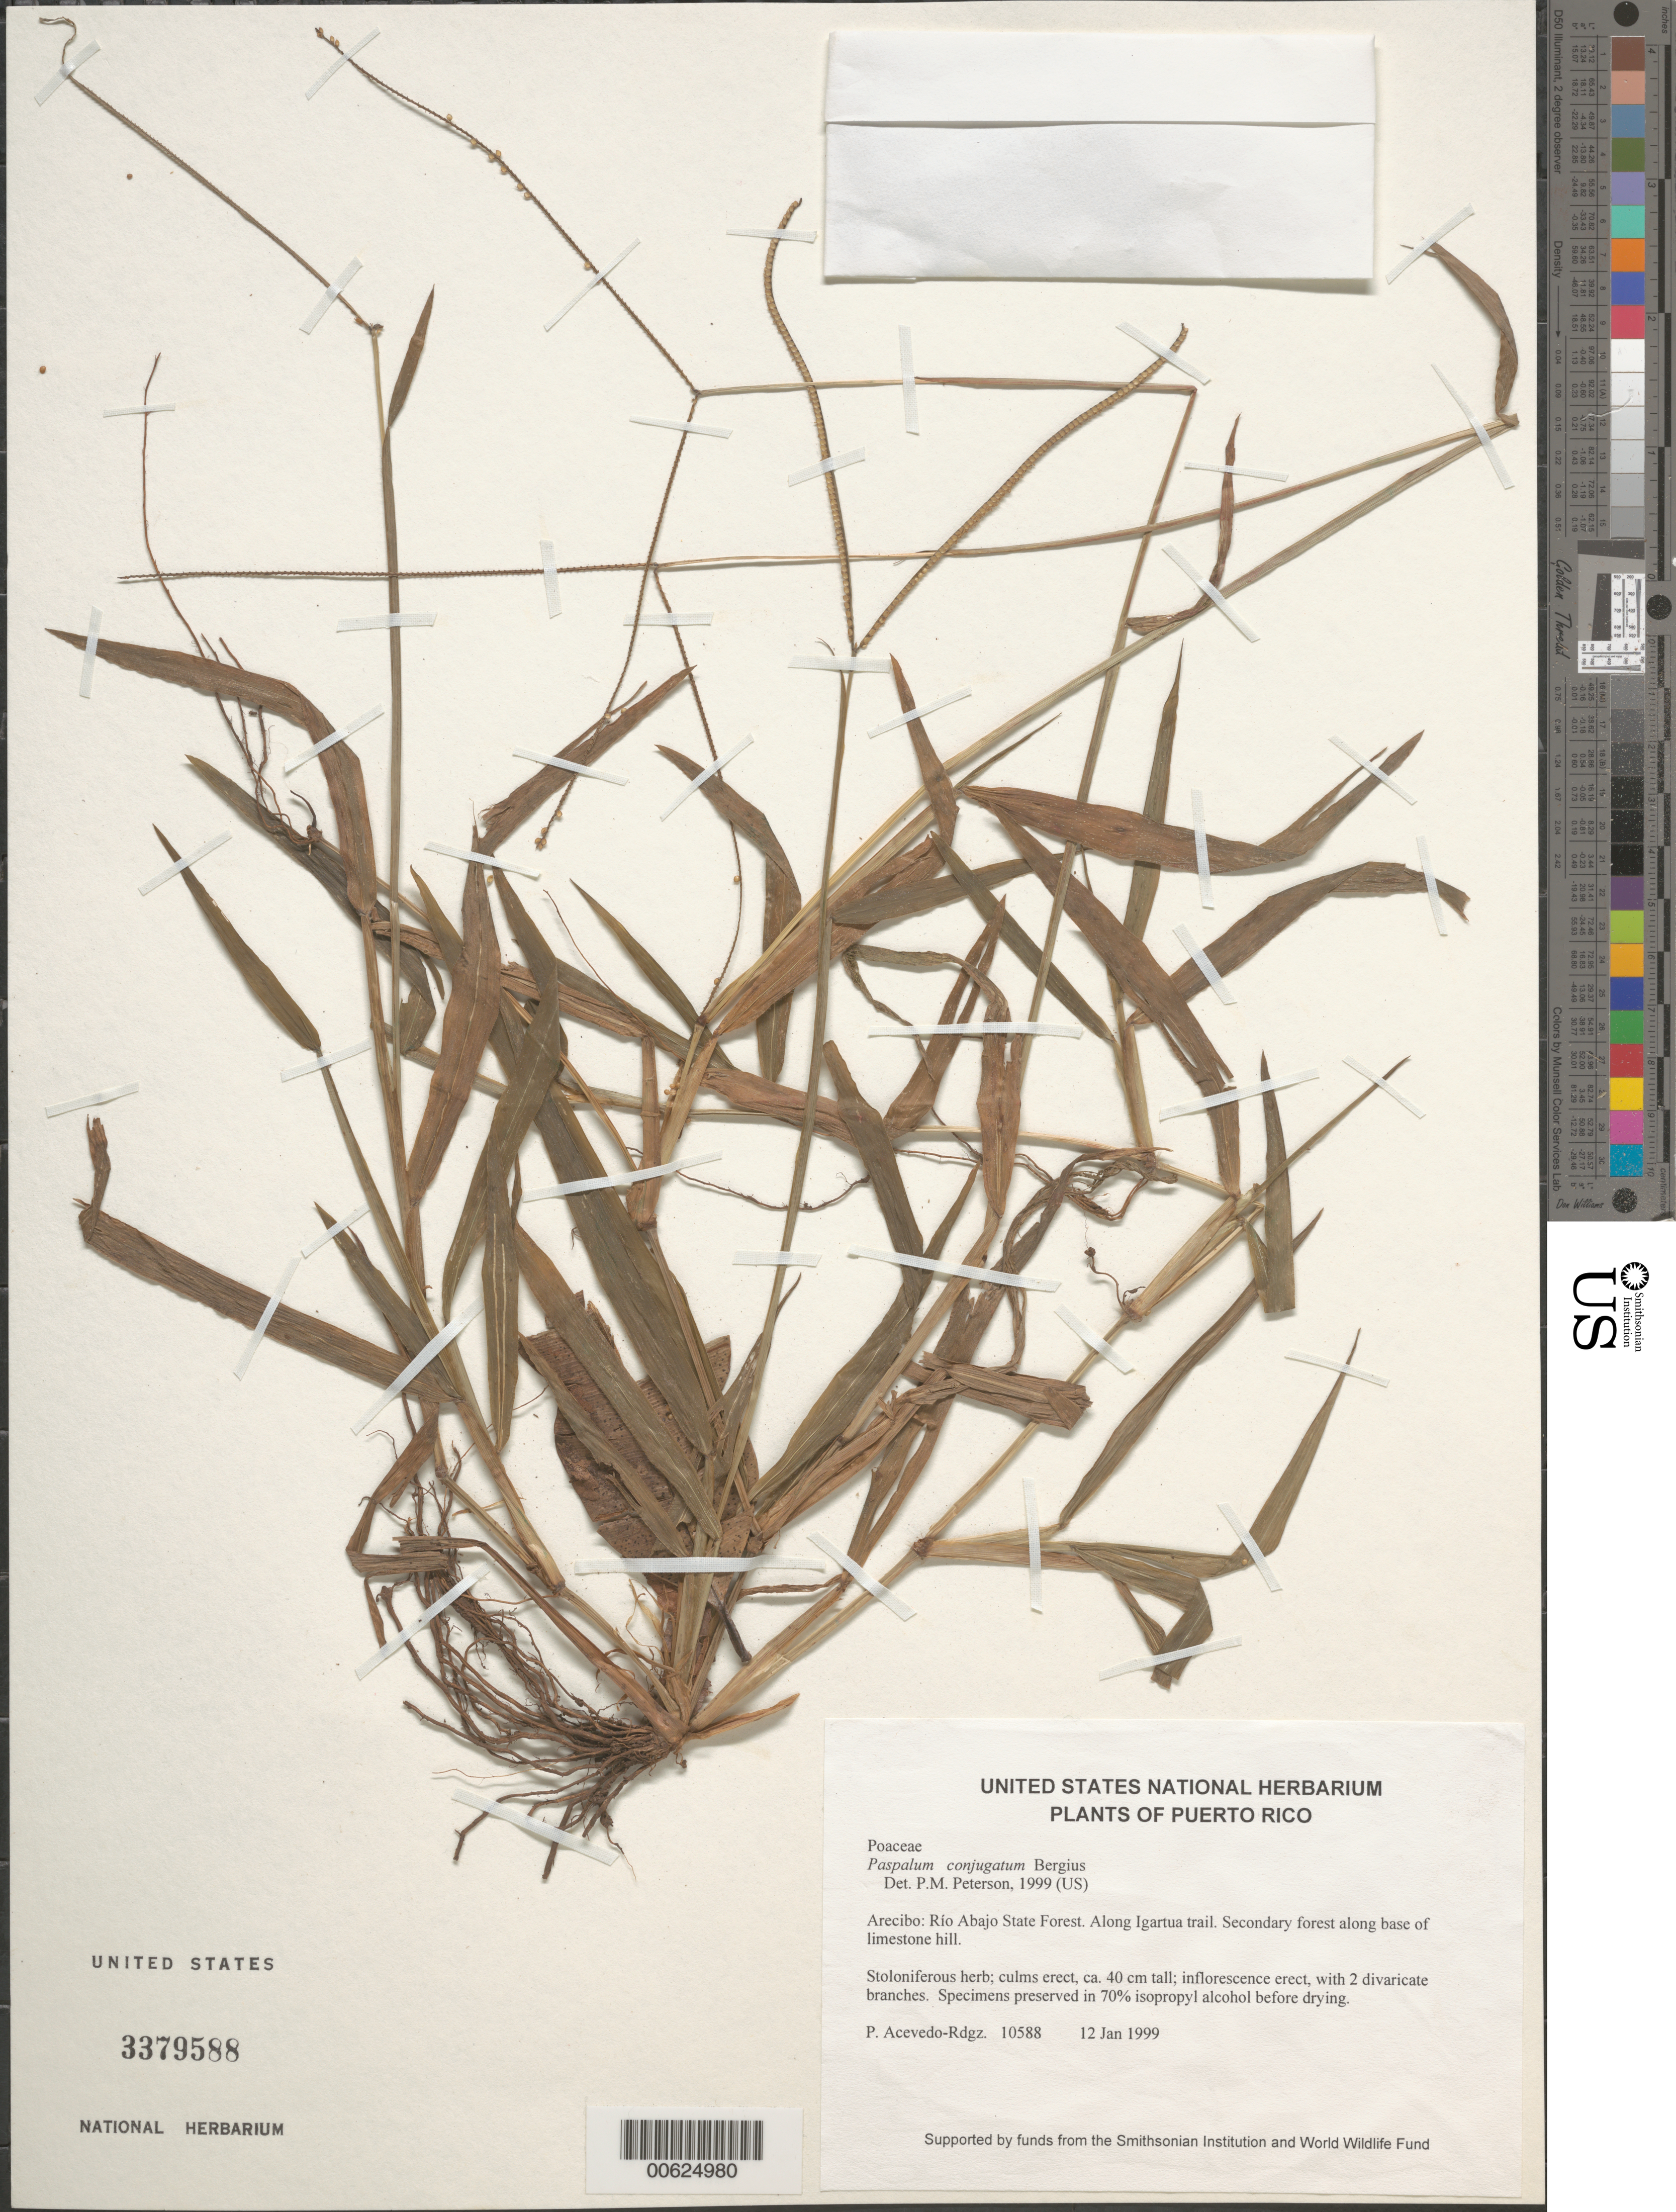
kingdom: Plantae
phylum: Tracheophyta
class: Liliopsida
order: Poales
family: Poaceae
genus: Paspalum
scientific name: Paspalum conjugatum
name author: P.J. Bergius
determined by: Peterson, Paul M., (BOT), Smithsonian Institution - National Museum of Natural History (UNITED STATES)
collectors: P. Acevedo-Rodr.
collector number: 10588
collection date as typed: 12 Jan 1999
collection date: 1999-01-12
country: Puerto Rico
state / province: Arecibo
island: Puerto Rico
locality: Arecibo; Río Abajo State Forest. Along Igartua trail.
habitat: Secondary forest along base of limestone hill.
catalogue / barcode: US 3379588